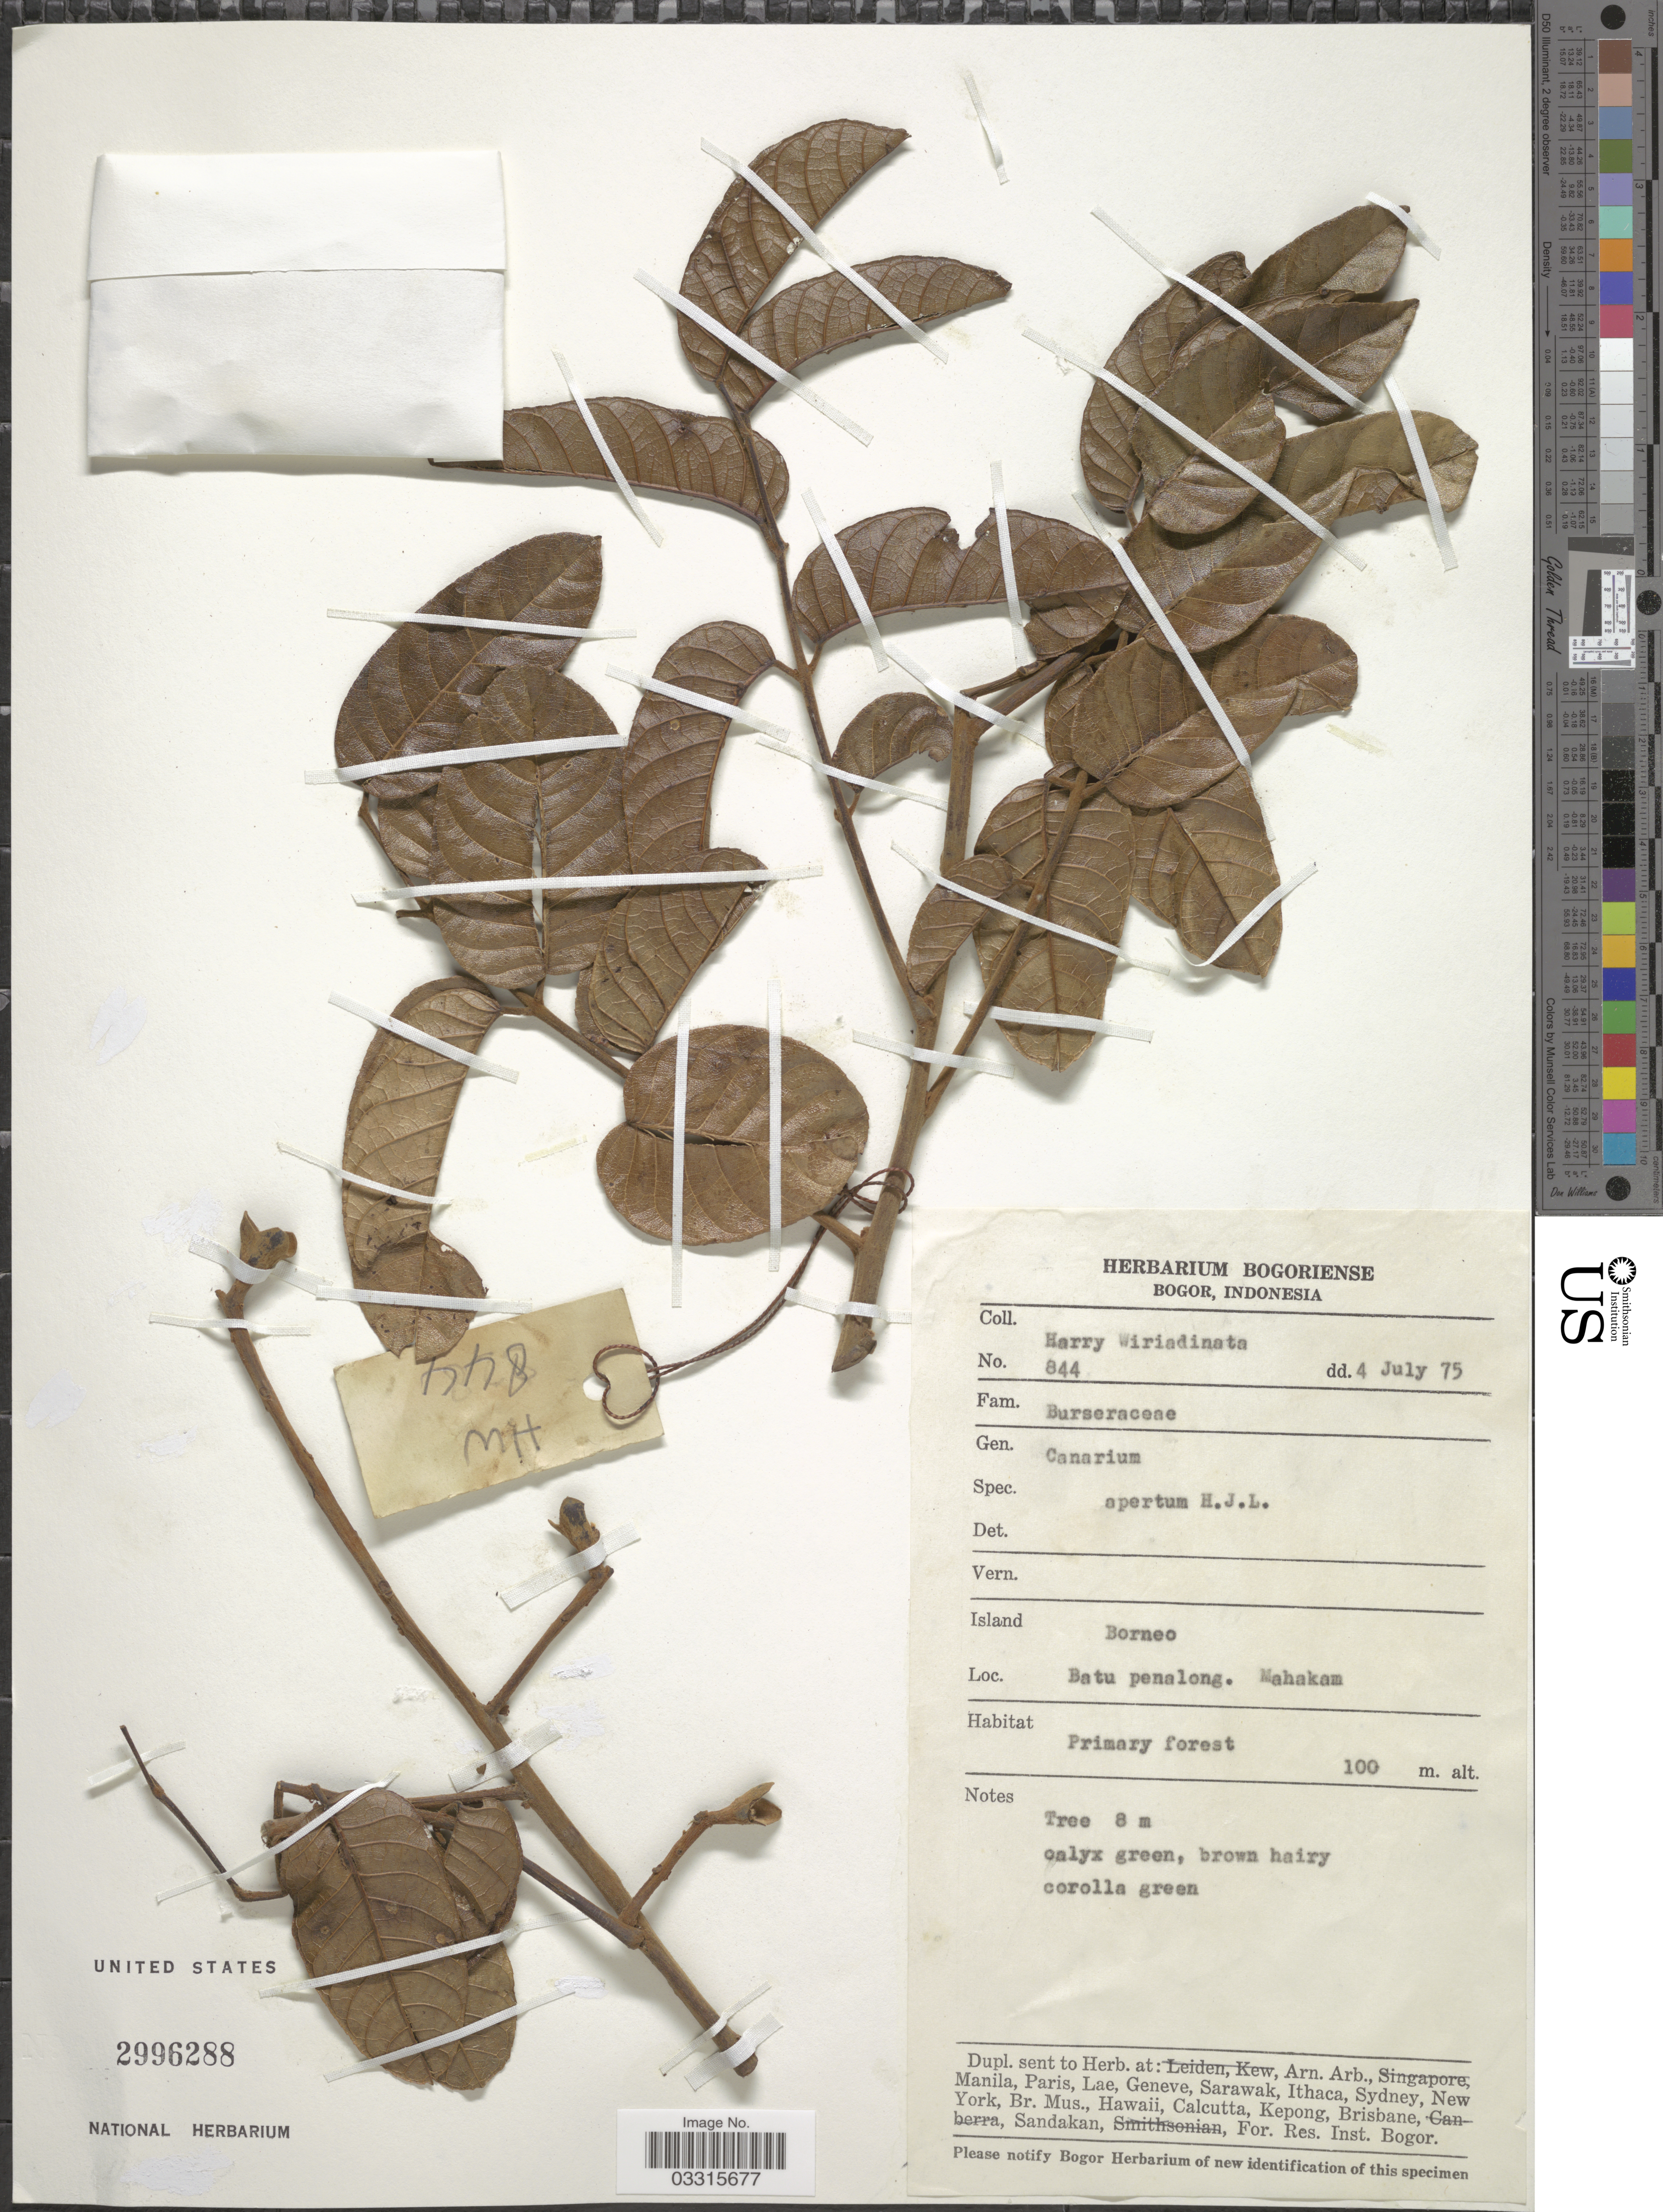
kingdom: Plantae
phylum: Tracheophyta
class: Magnoliopsida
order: Sapindales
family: Burseraceae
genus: Canarium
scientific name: Canarium apertum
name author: H.J. Lam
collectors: H. Wiriadinata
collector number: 844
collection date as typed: Transcribed d/m/y: 4/7/75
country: Indonesia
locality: Island Borneo. Batu penalong. Mahakam.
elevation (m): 100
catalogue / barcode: US 2996288